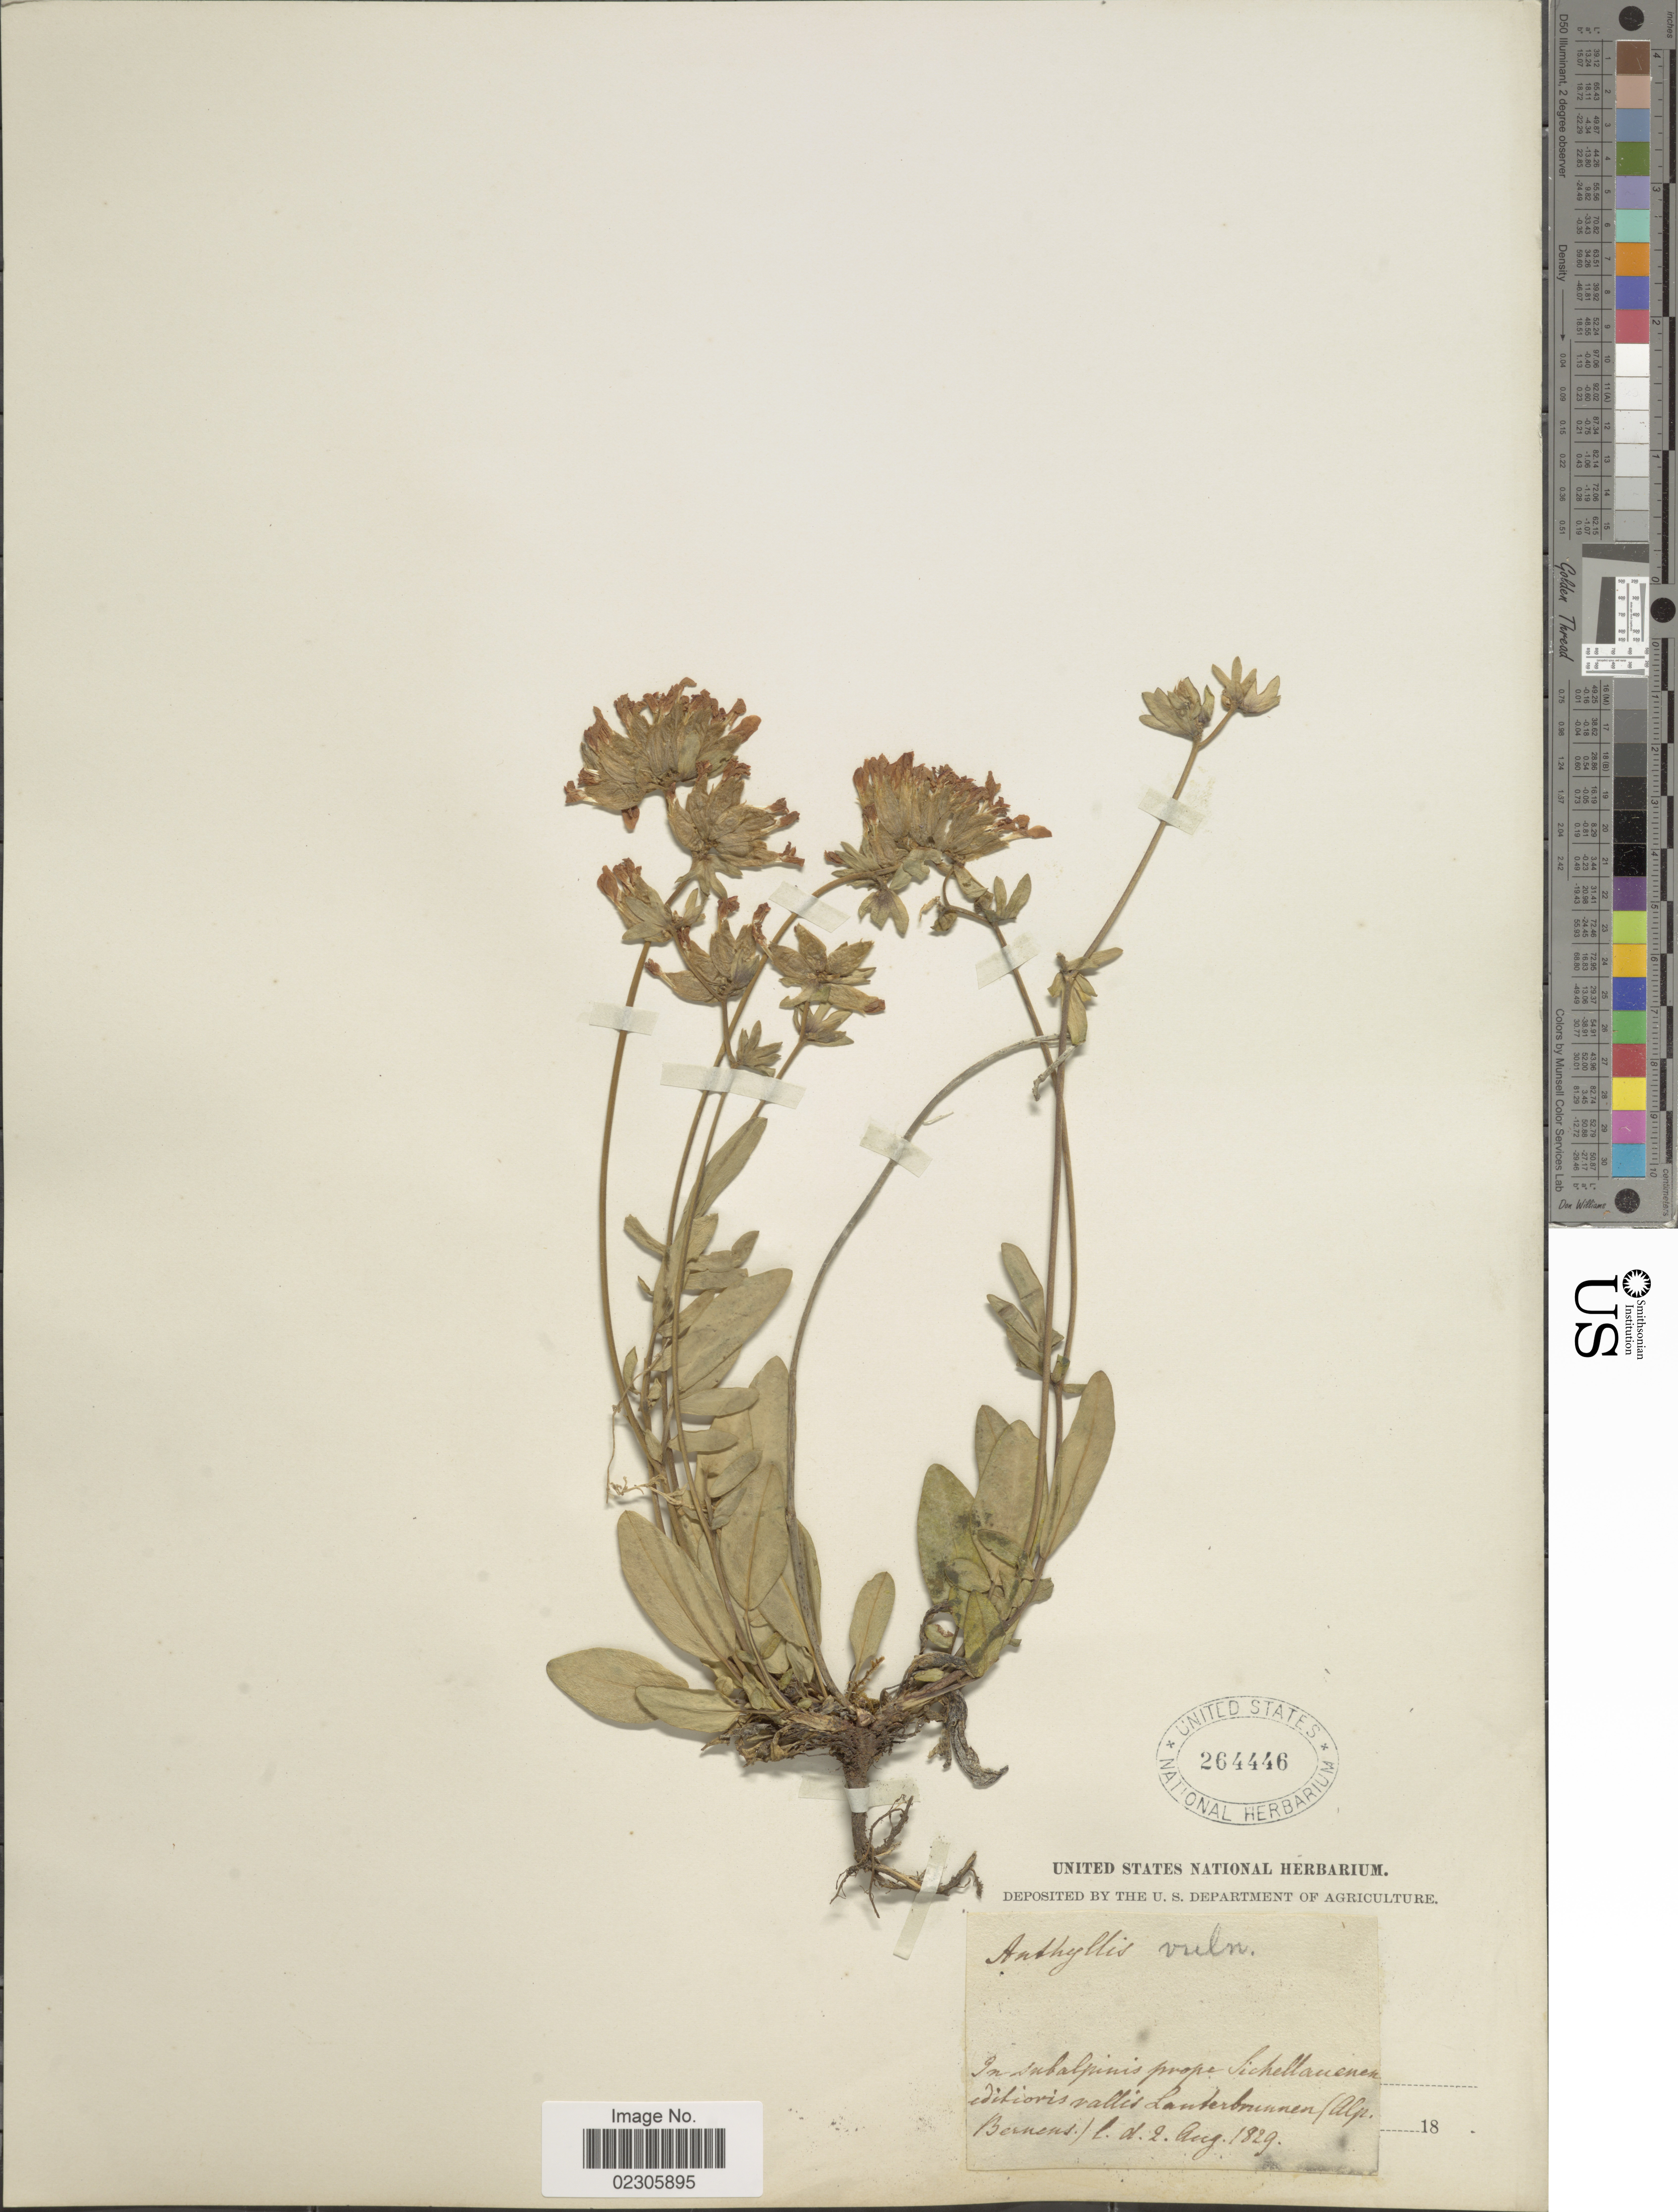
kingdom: Plantae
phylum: Tracheophyta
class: Magnoliopsida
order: Fabales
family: Fabaceae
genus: Anthyllis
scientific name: Anthyllis vulneraria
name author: L.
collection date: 1829-08-02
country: Switzerland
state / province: Bern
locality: In subalpinus prope Sichellauenen editioris valley Lauterbrunnen (Alp Bernens)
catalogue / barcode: US 264446